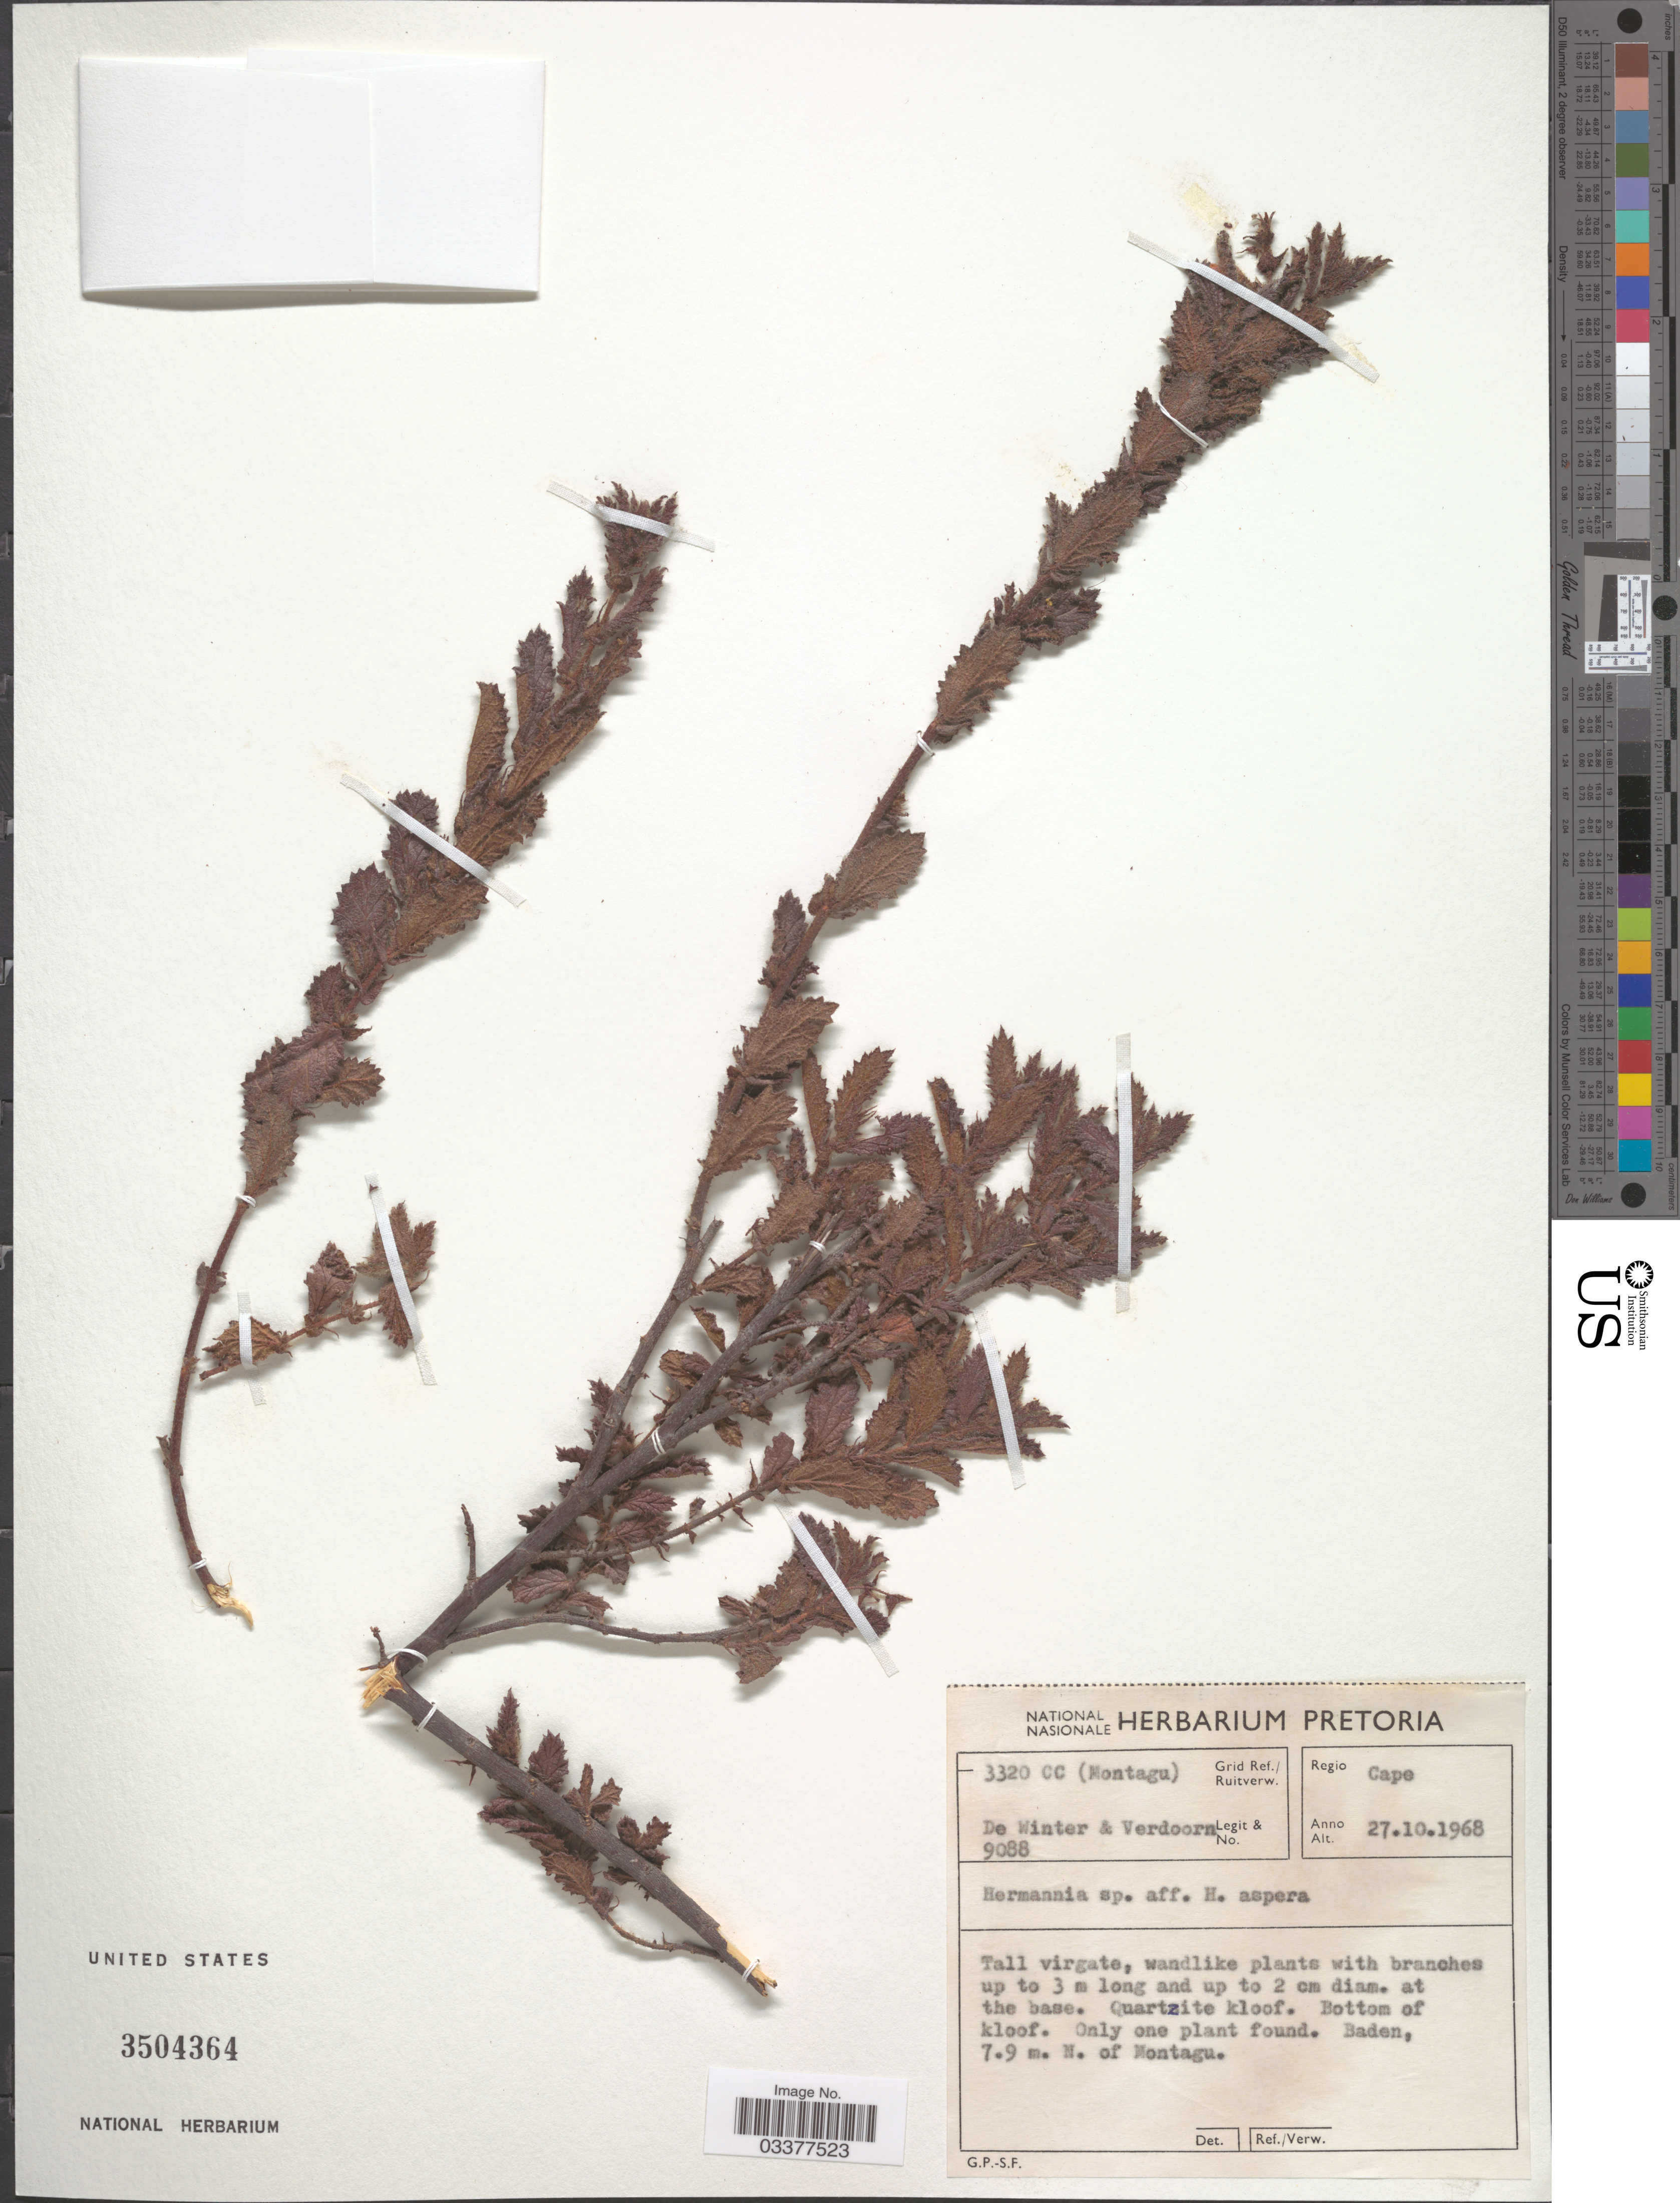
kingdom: Plantae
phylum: Tracheophyta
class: Magnoliopsida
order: Malvales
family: Malvaceae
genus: Hermannia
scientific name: Hermannia sp.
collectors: -- de Winter & -. Verdoorn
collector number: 9088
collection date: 1968-10-27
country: South Africa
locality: Regio Cape. Grid Ref./Ruitverw. 3320 CC (Montagu). Bottom of kloof. Baden, 7.9 m. N. of Montagu.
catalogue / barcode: US 3504364